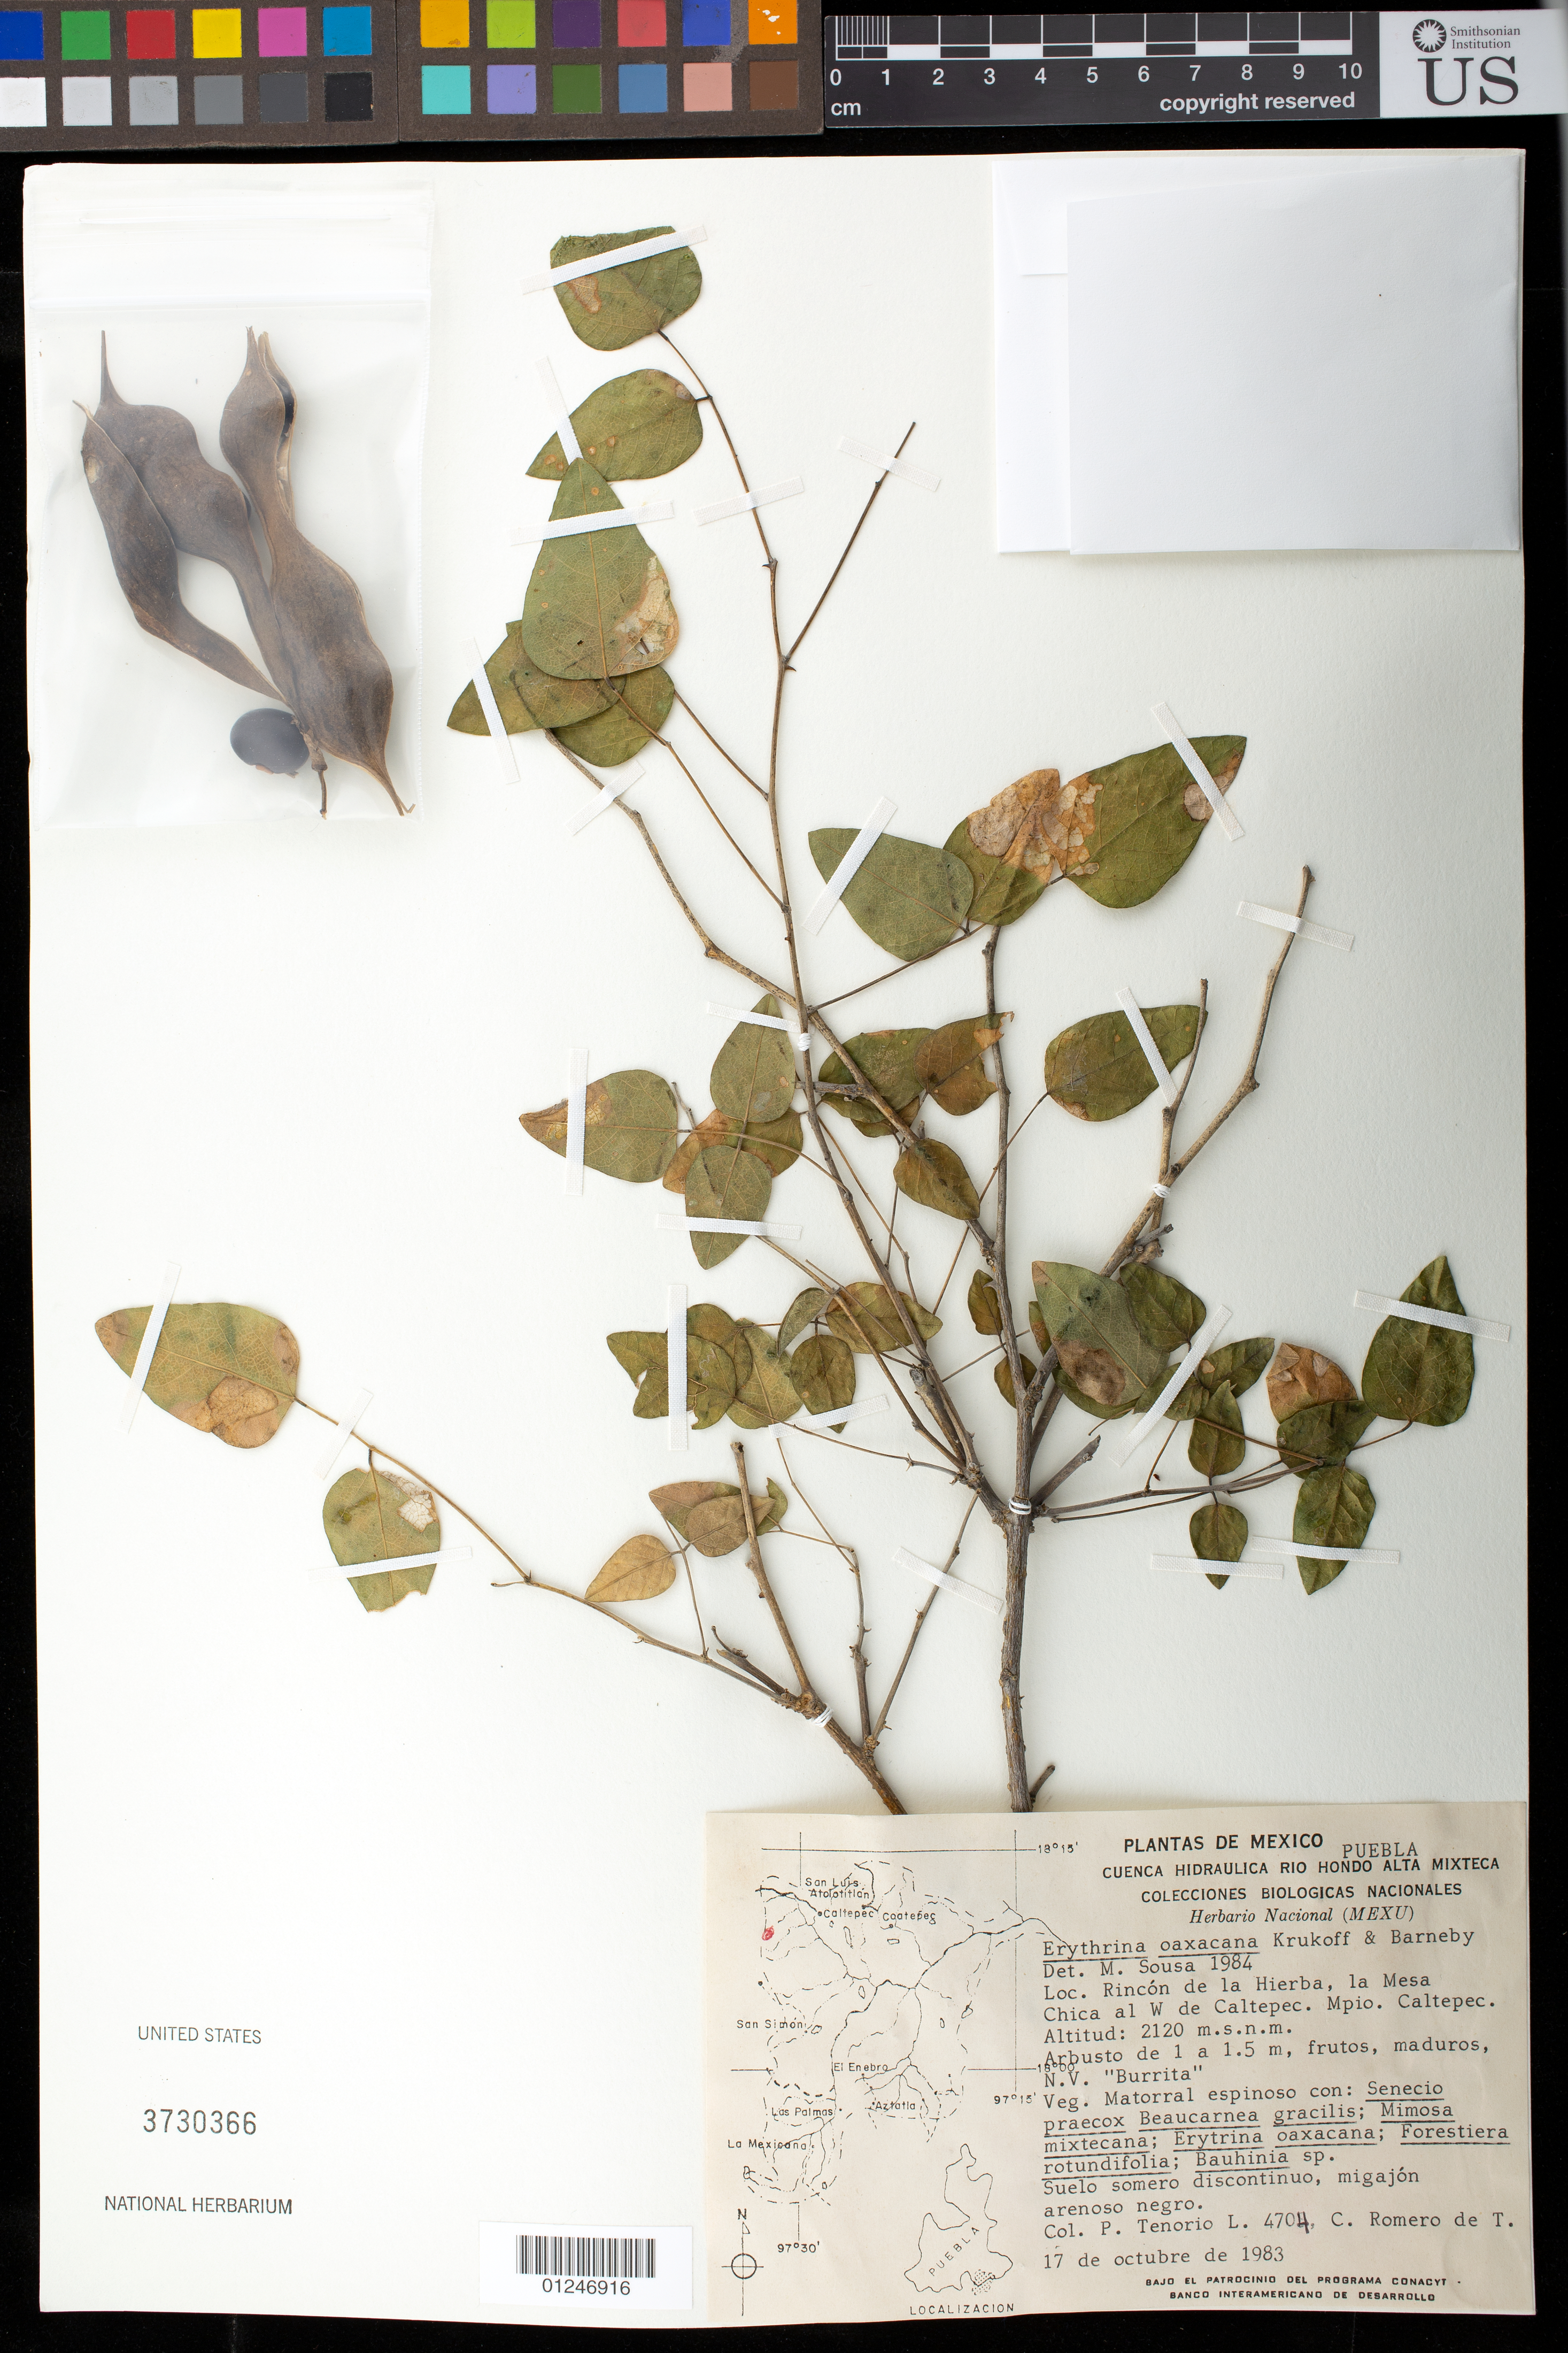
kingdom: Plantae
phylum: Tracheophyta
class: Magnoliopsida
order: Fabales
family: Fabaceae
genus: Erythrina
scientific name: Erythrina oaxacana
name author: (Krukoff) Krukoff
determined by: Sousa, G. M.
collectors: P. Tenorio L. & C. Romero de T.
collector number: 4704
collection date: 1983-10-17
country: Mexico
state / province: Puebla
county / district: Caltepec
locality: Rincon de la Heirba, la Mesa Chica al W de Caltepec.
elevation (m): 2120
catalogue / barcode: US 3730366